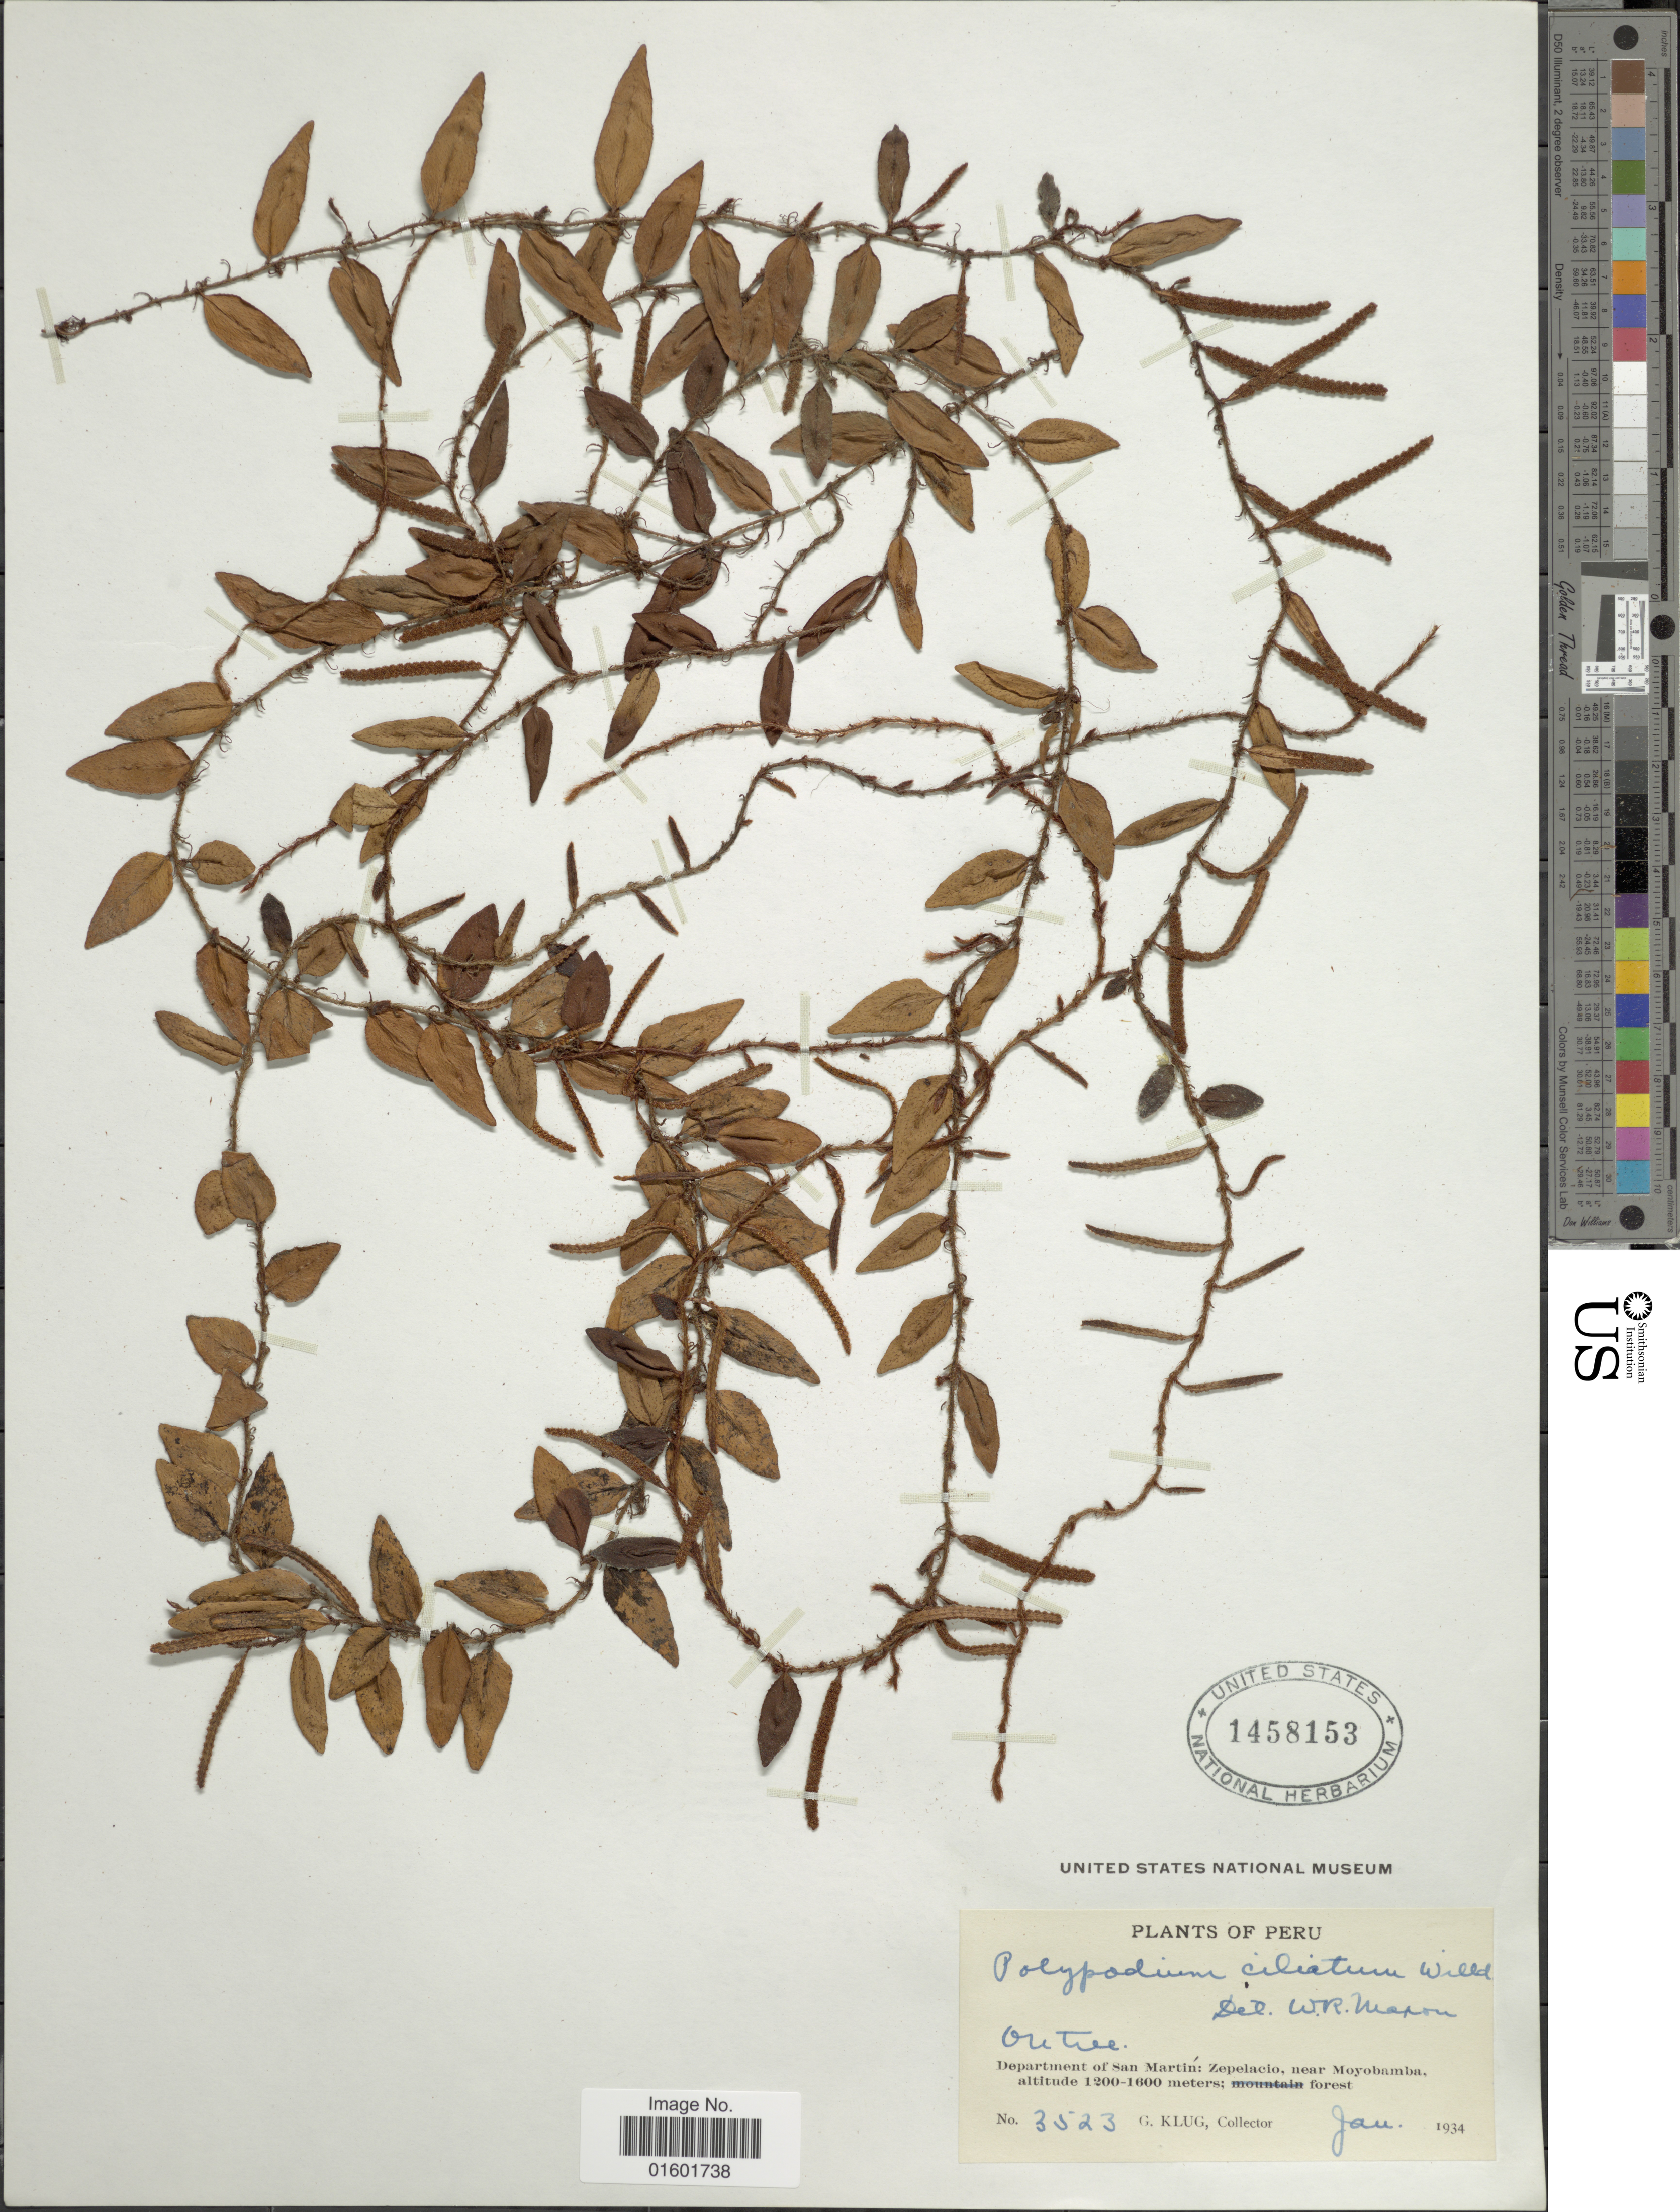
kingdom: Plantae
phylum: Tracheophyta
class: Polypodiopsida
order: Polypodiales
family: Polypodiaceae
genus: Microgramma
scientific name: Microgramma reptans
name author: (Cav.) A.R. Sm.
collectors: G. Klug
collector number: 3523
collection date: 1934-01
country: Peru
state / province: San Martín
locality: Zepelacio, near Moyobamba, forest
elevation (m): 1200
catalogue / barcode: US 1458153